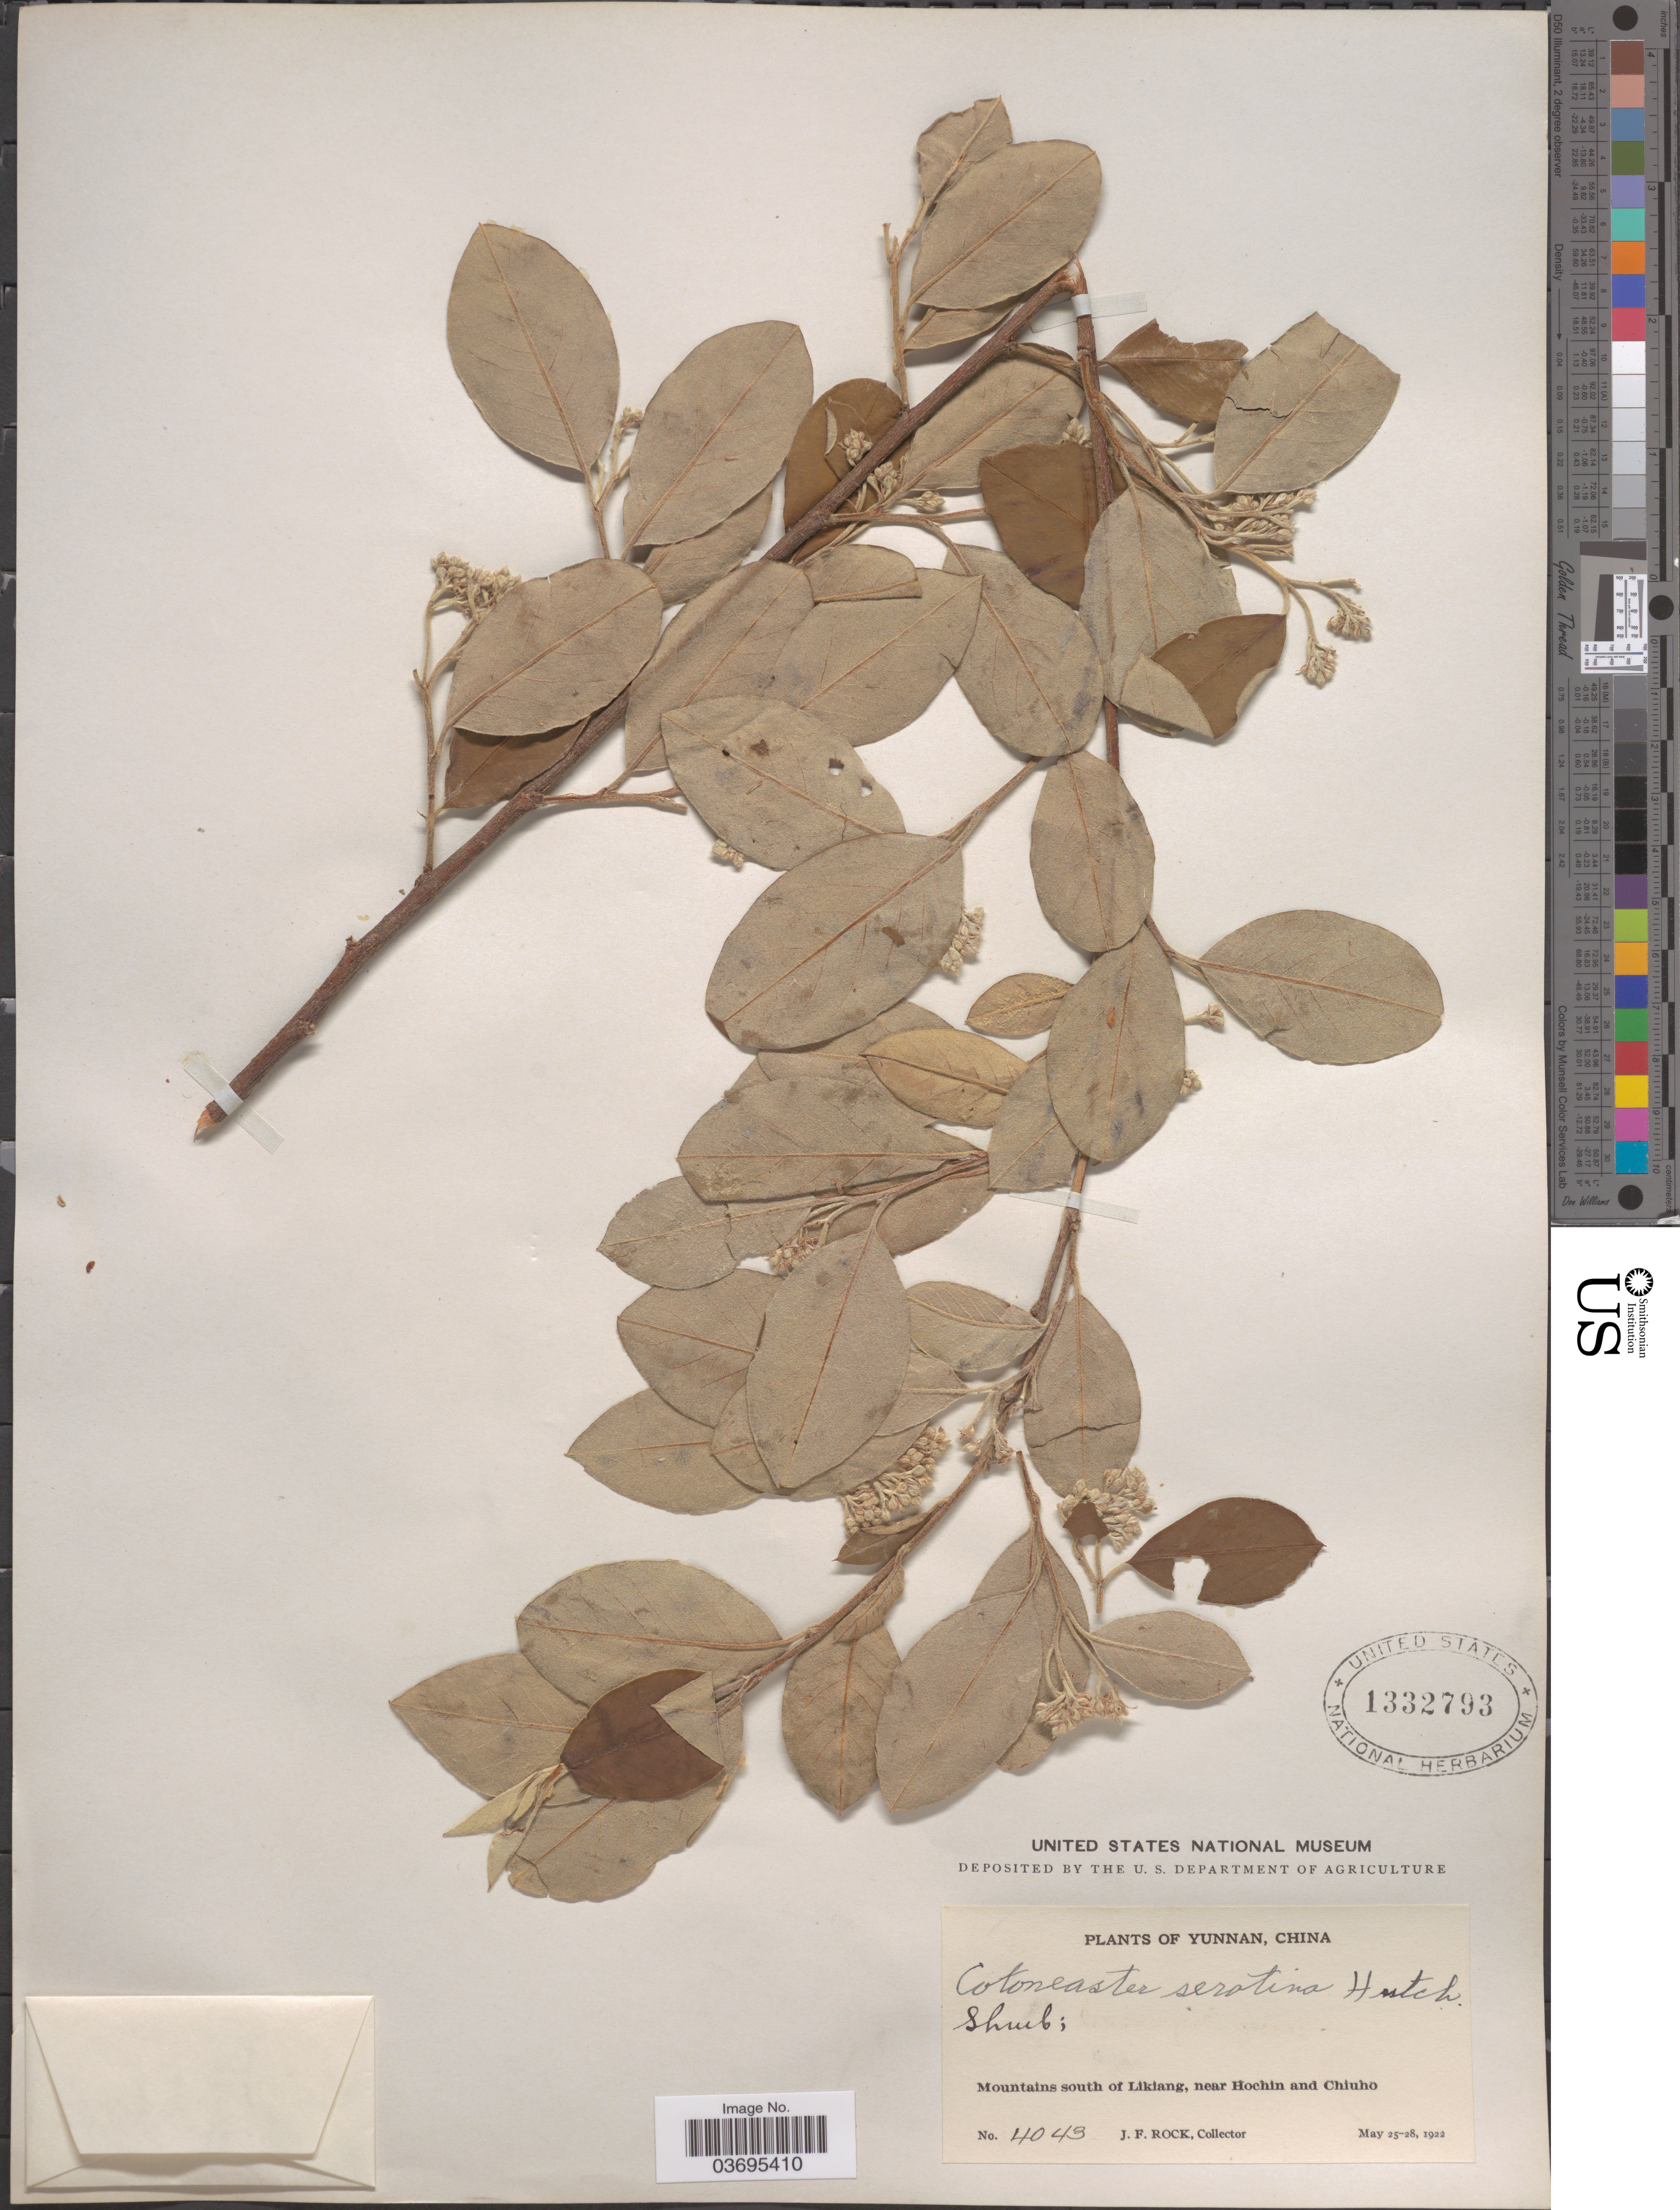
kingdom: Plantae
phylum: Tracheophyta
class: Magnoliopsida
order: Rosales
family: Rosaceae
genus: Cotoneaster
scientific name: Cotoneaster glaucophyllus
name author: Franch.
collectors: J. Rock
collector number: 4043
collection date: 1922-05-25/1922-05-28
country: China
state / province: Yunnan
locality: Mountains south of Likiang, near Hochin and Chiuho.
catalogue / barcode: US 1332793